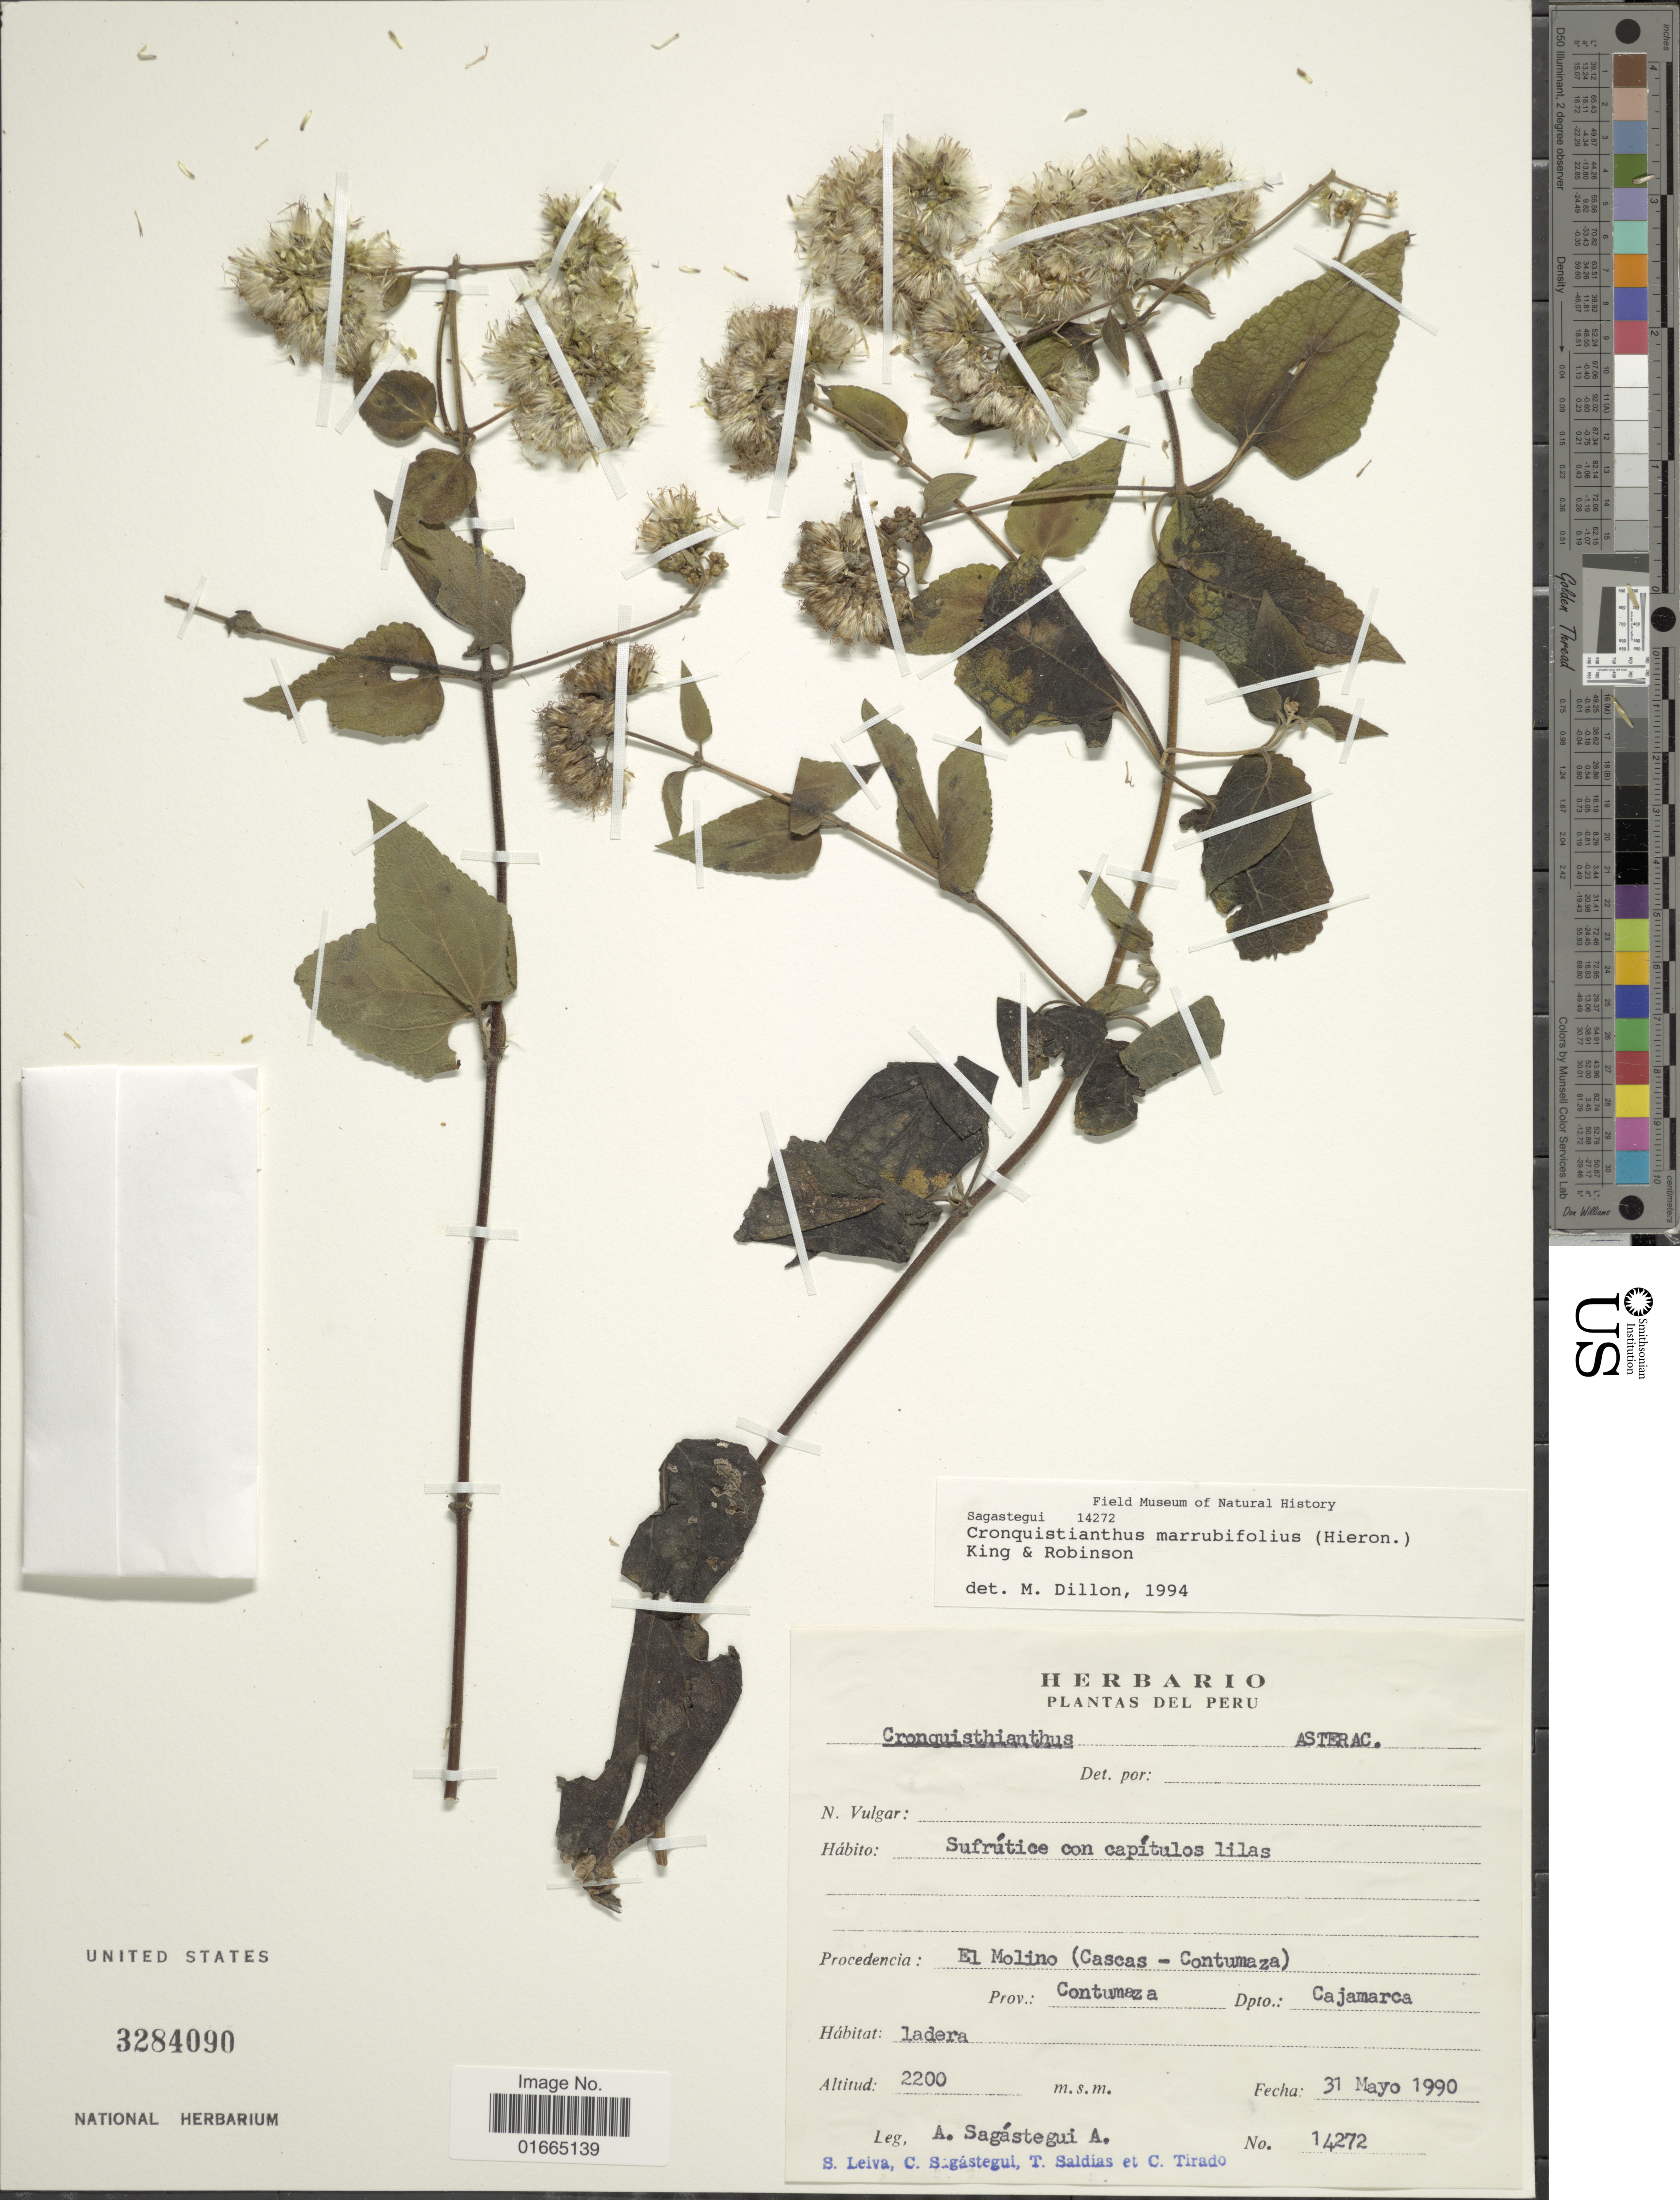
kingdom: Plantae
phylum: Tracheophyta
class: Magnoliopsida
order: Asterales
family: Asteraceae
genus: Cronquistianthus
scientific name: Cronquistianthus marrubiifolius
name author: (Hieron.) R.M. King & H. Rob.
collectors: A. Sagástegui A., S. Leiva, C. Sagástegui, T. Saldias & C. Tirado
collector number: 14272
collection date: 1990-05-31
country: Peru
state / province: Cajamarca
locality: El Molino (Cascas-Contumaza). Prov.: Contumaza. Dpto.: Cajamarca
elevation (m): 2200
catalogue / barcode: US 3284090